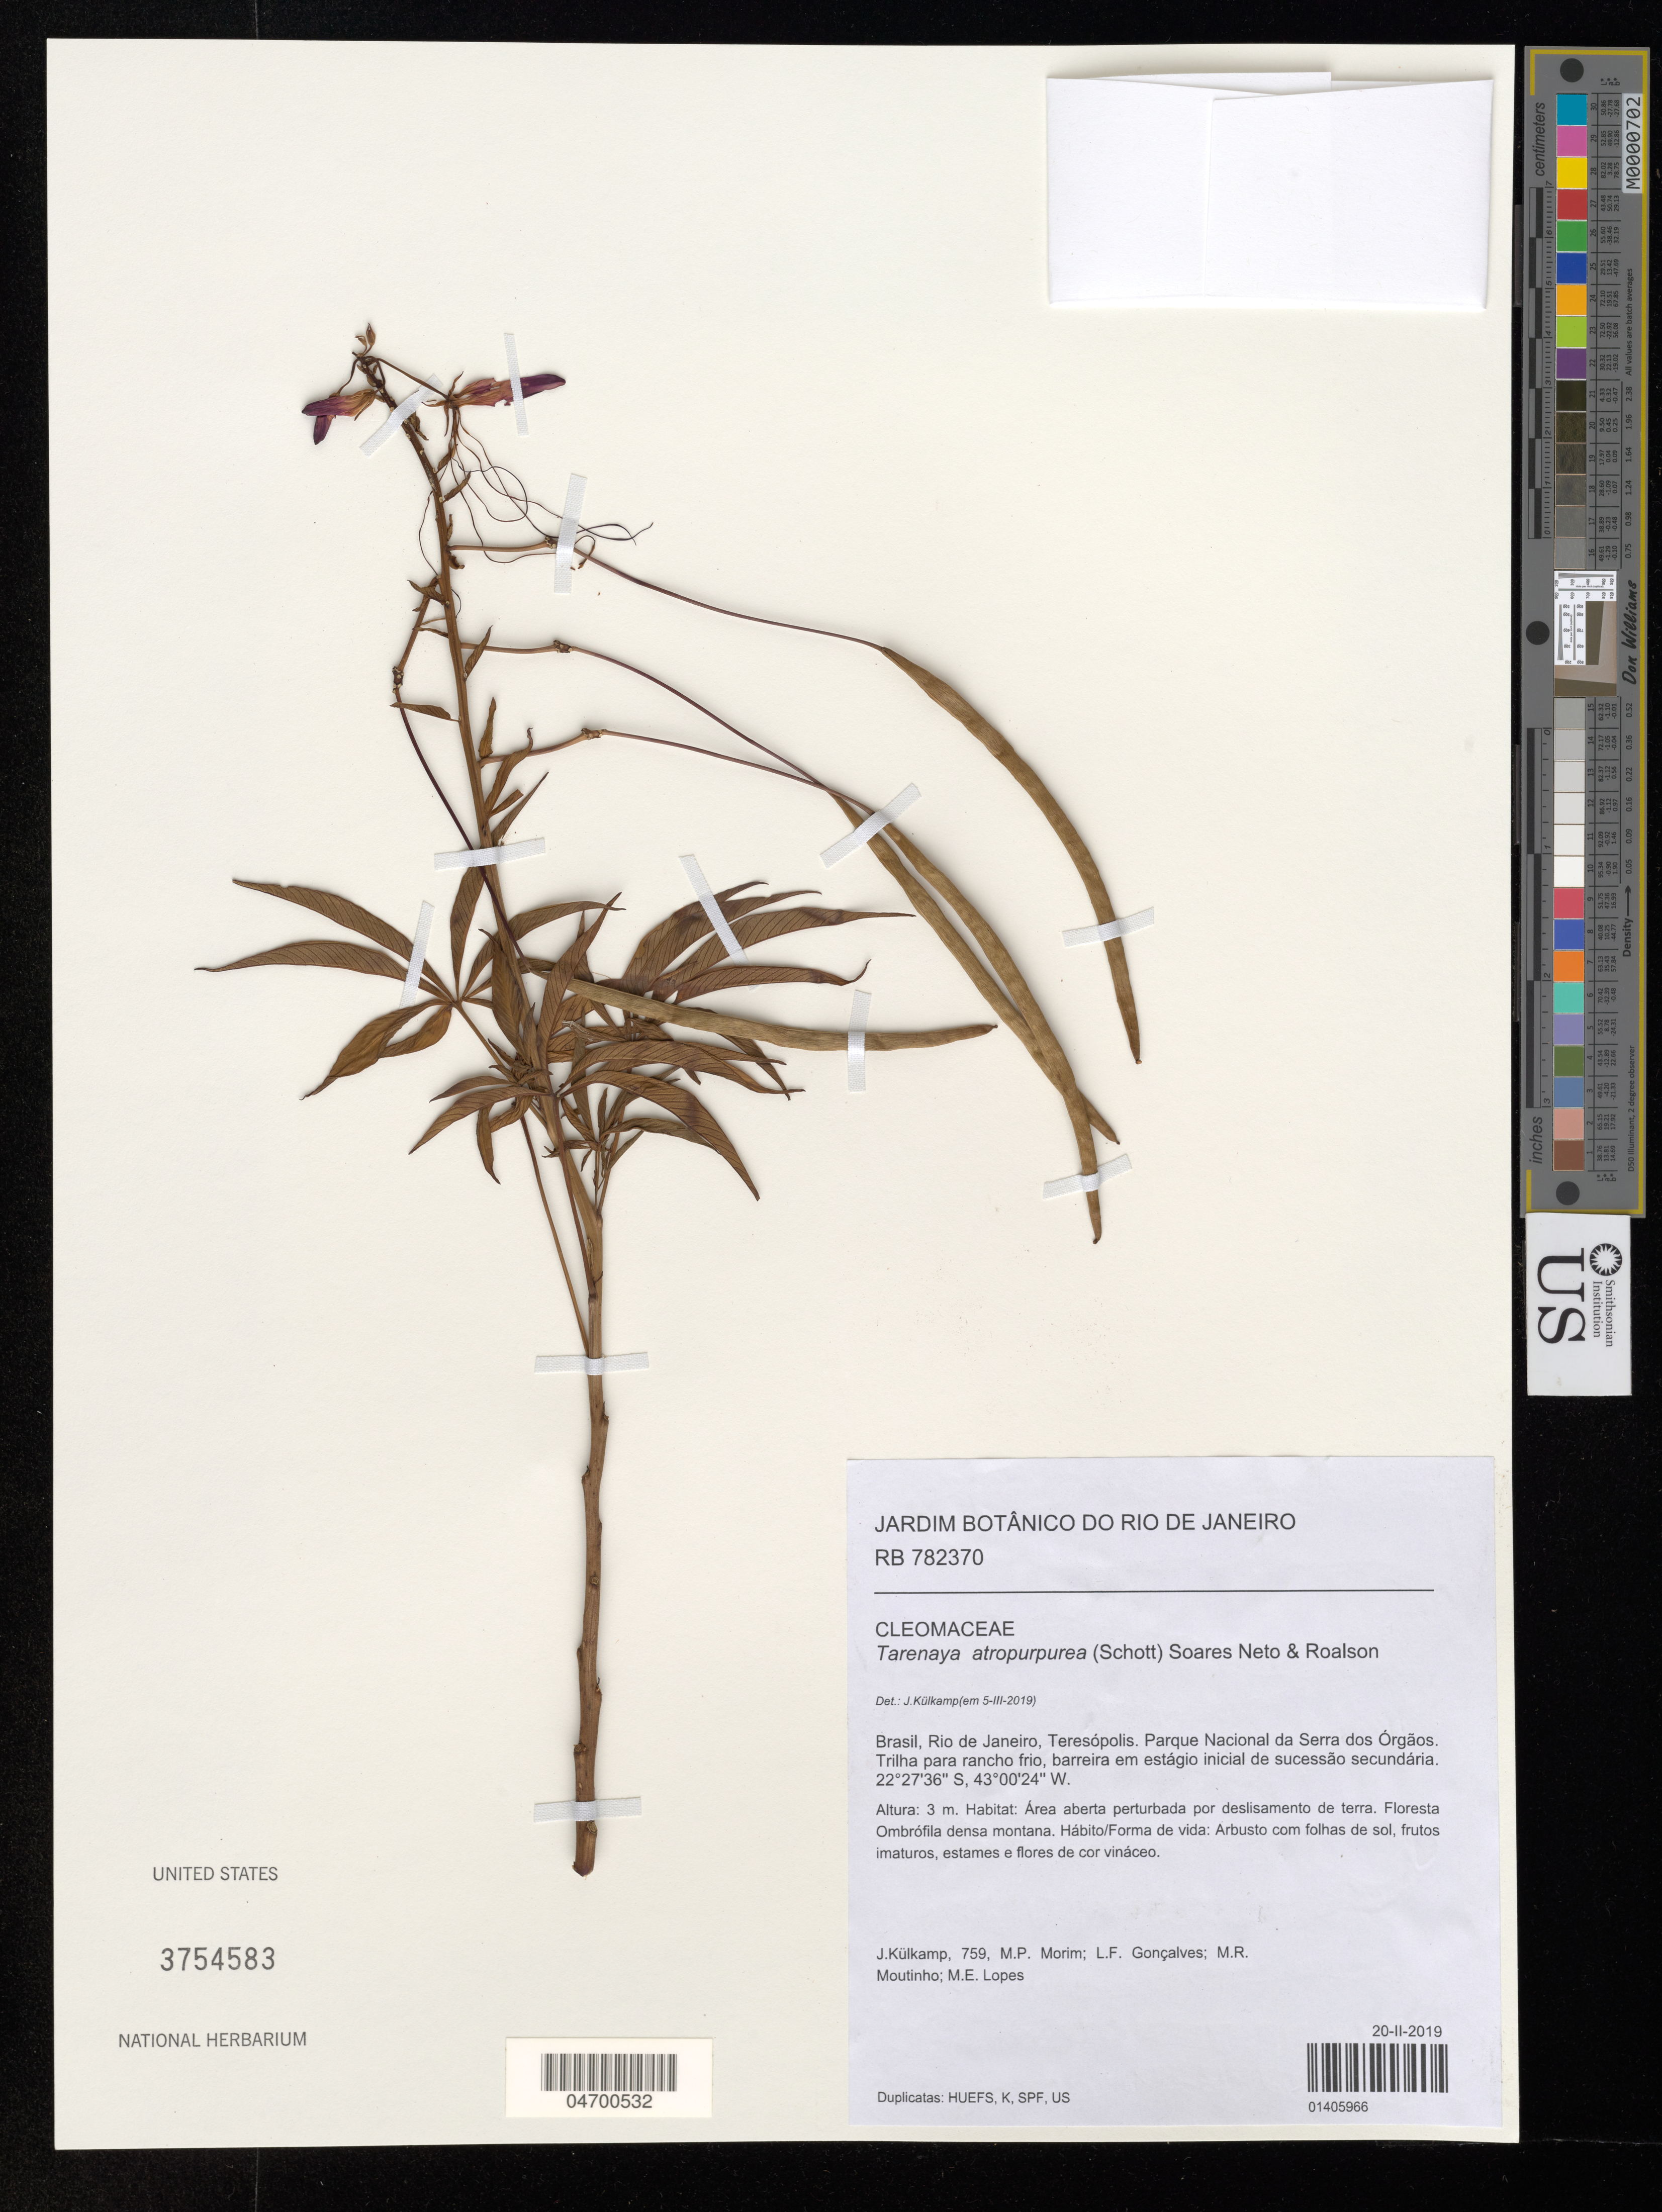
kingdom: Plantae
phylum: Tracheophyta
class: Magnoliopsida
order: Brassicales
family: Cleomaceae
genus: Tarenaya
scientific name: Tarenaya atropurpurea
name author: (Schott) Soares Neto & Roalson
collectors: J. Külkamp, M. Morim, L. Gonçalves & M. Moutinho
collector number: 759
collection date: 2019-02-20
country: Brazil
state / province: Rio de Janeiro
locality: Teresópolis. Parque Nacional da Serra dos Órgãos. Trilha para rancho frio, barreira em estágio inicial de sucessão secundária.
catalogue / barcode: US 3754583